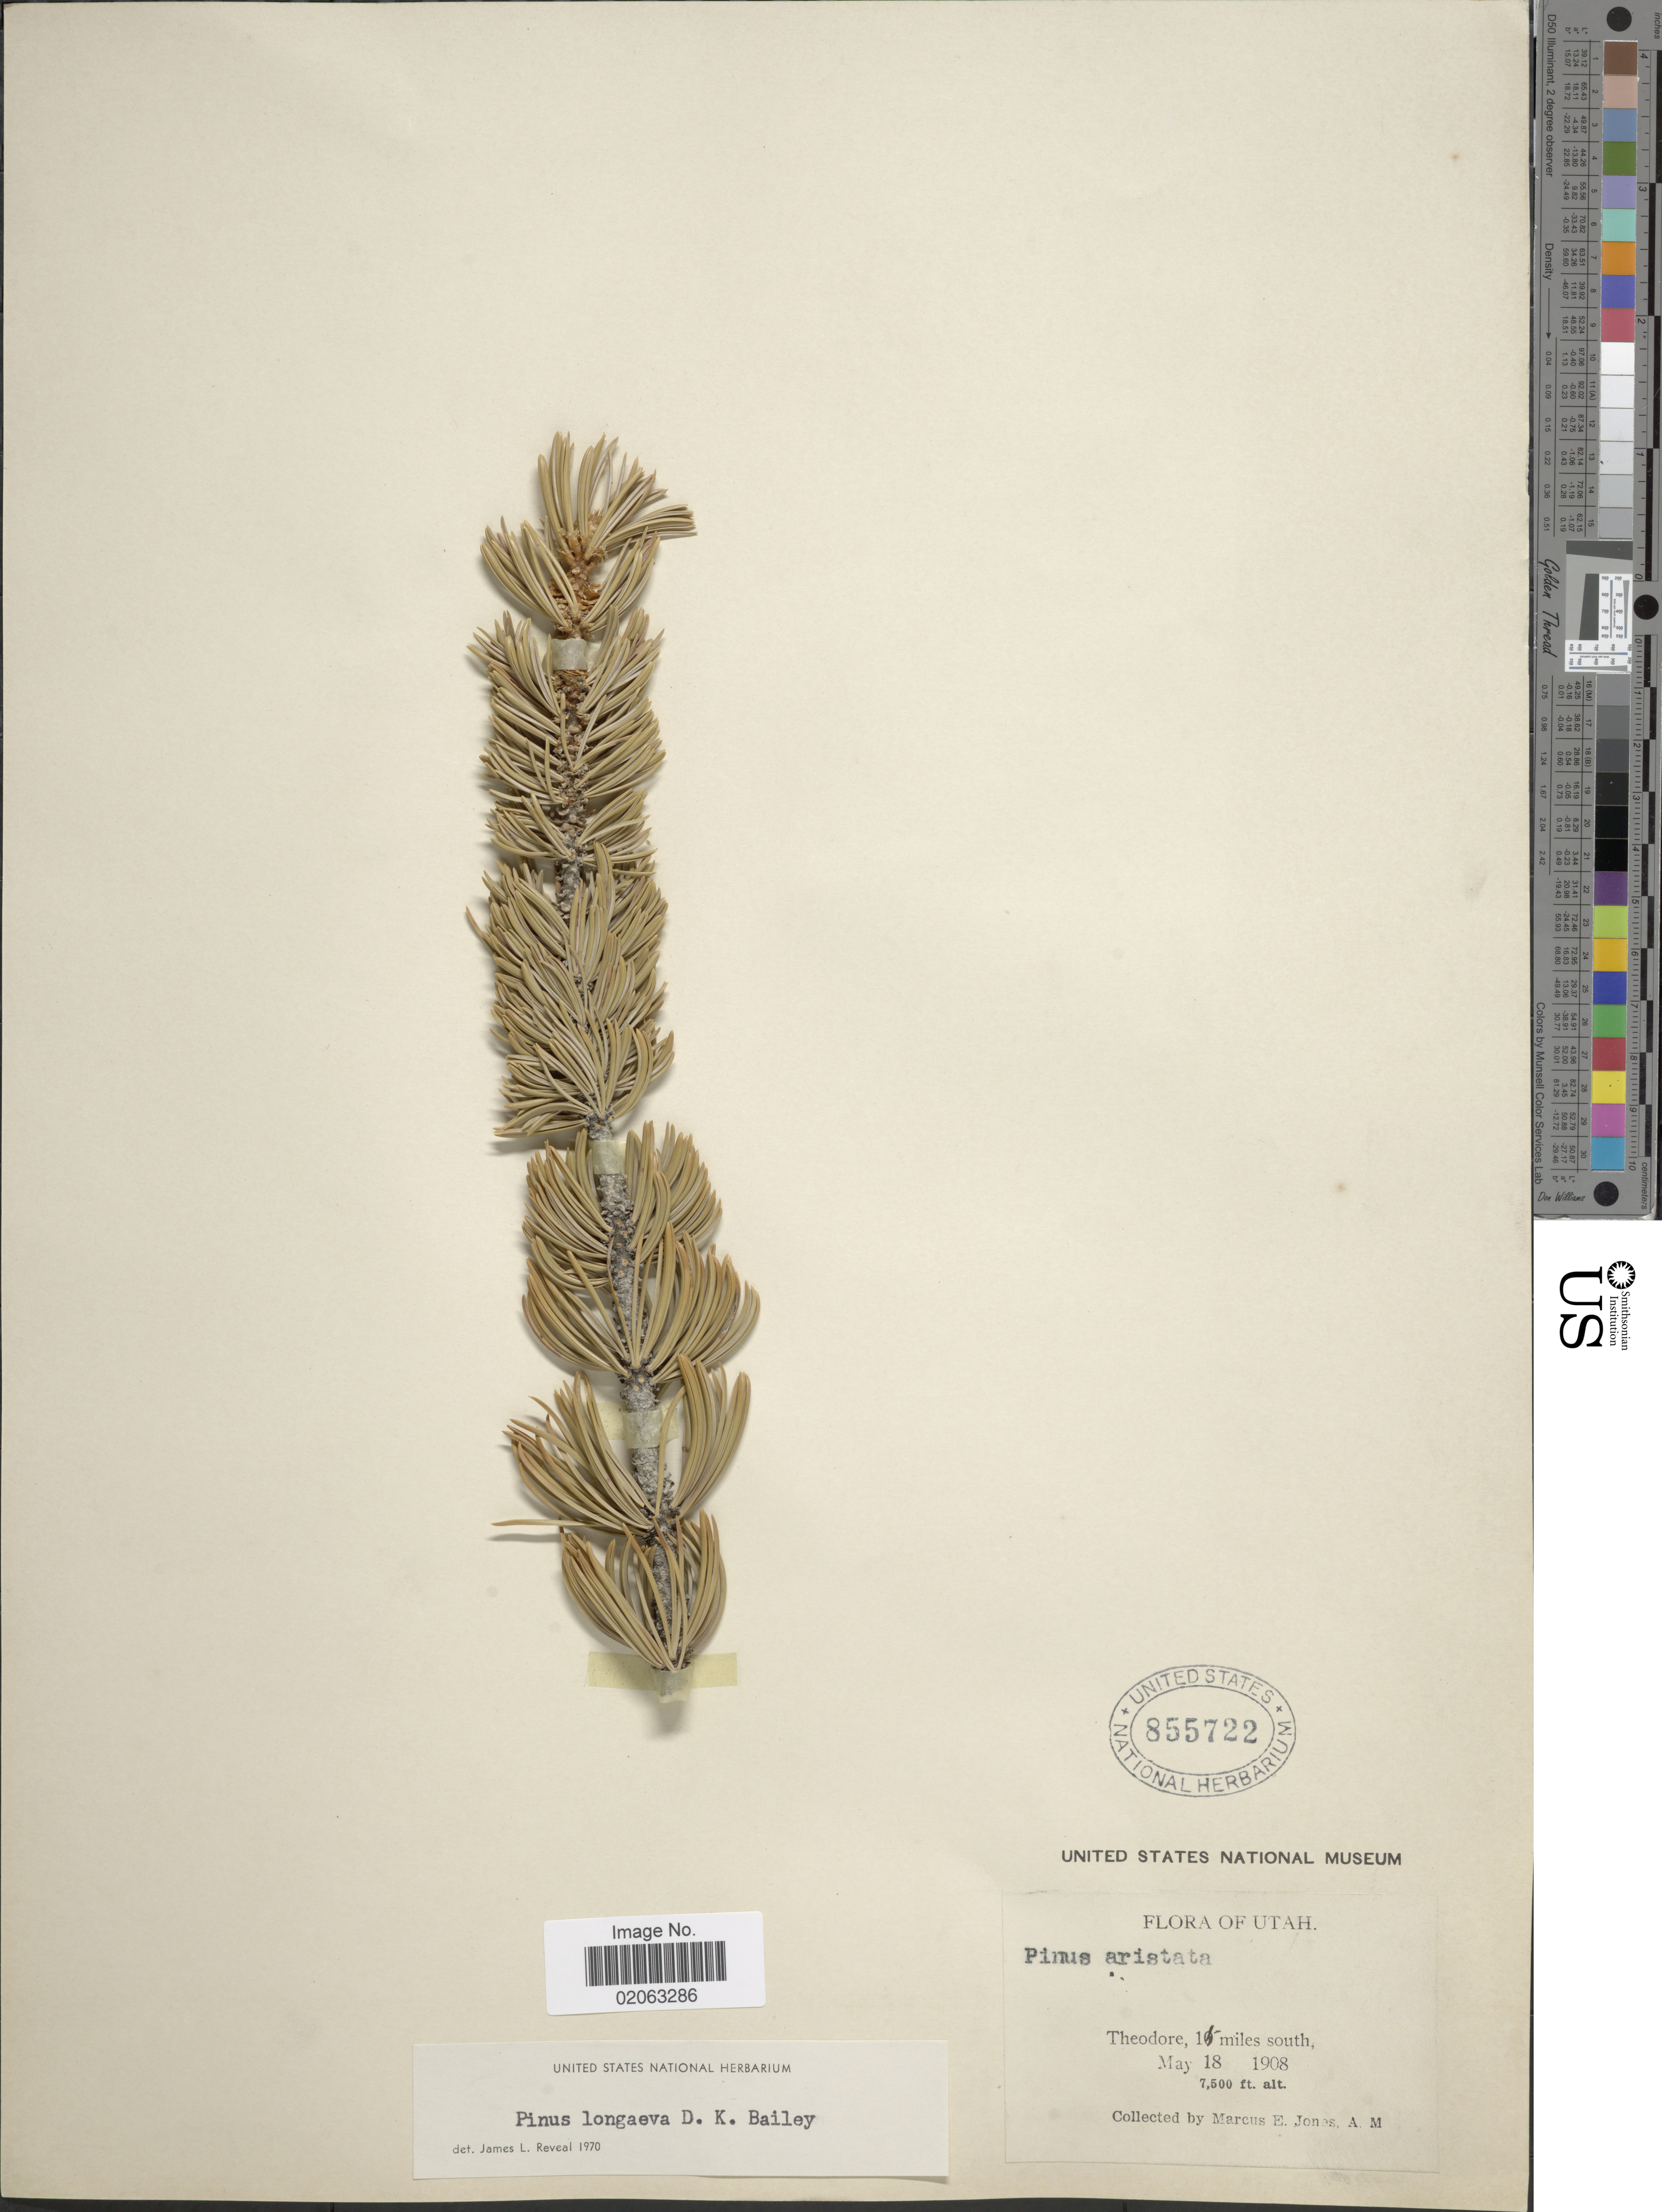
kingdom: Plantae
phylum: Tracheophyta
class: Pinopsida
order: Pinales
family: Pinaceae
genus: Pinus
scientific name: Pinus aristata var. longaeva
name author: (D.K. Bailey) Little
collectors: M. E. Jones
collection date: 1908-05-18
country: United States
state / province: Utah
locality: Theodore, 15 miles south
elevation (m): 2286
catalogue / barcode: US 855722